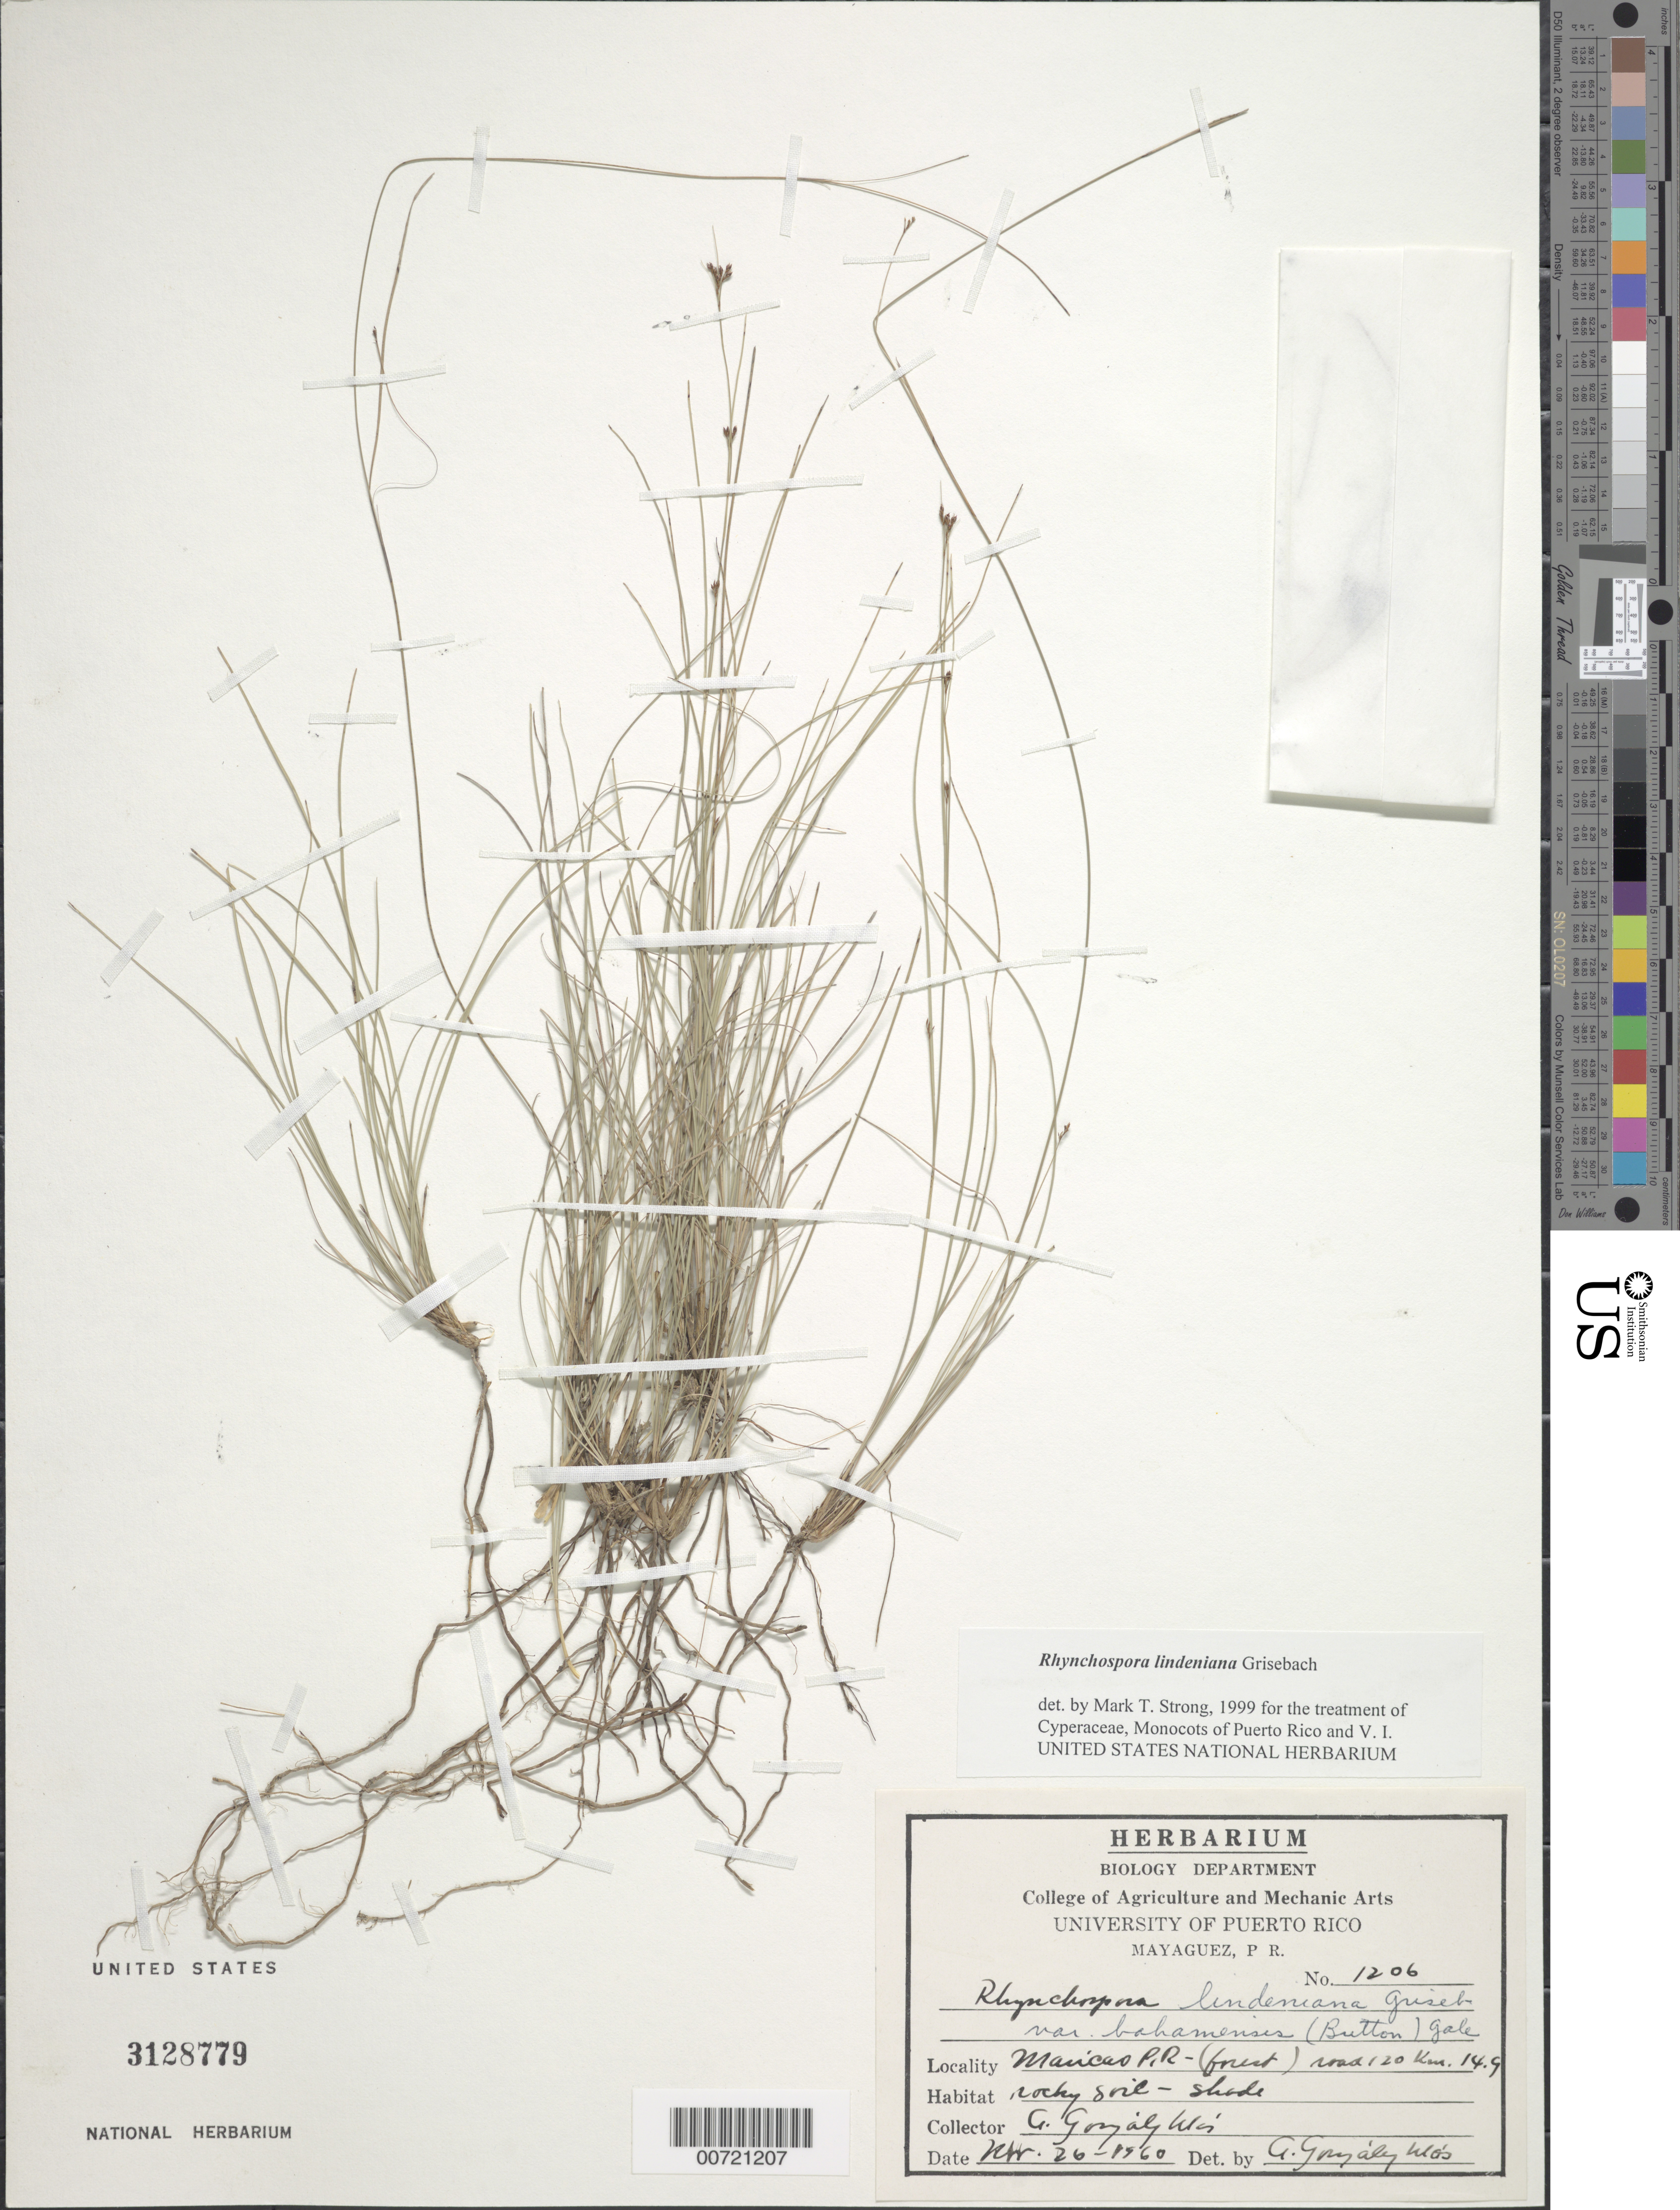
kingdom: Plantae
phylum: Tracheophyta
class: Liliopsida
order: Poales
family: Cyperaceae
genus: Rhynchospora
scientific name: Rhynchospora lindeniana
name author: Griseb.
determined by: Strong, M. T., (US), Smithsonian Institution - National Museum of Natural History (UNITED STATES)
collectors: A. González Más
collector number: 1206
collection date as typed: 26 Nov 1960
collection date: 1960-11-26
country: Puerto Rico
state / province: Maricao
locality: Maricao, road 120, km 14.9.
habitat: Rocky soil of forest; in shade.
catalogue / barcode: US 3128779